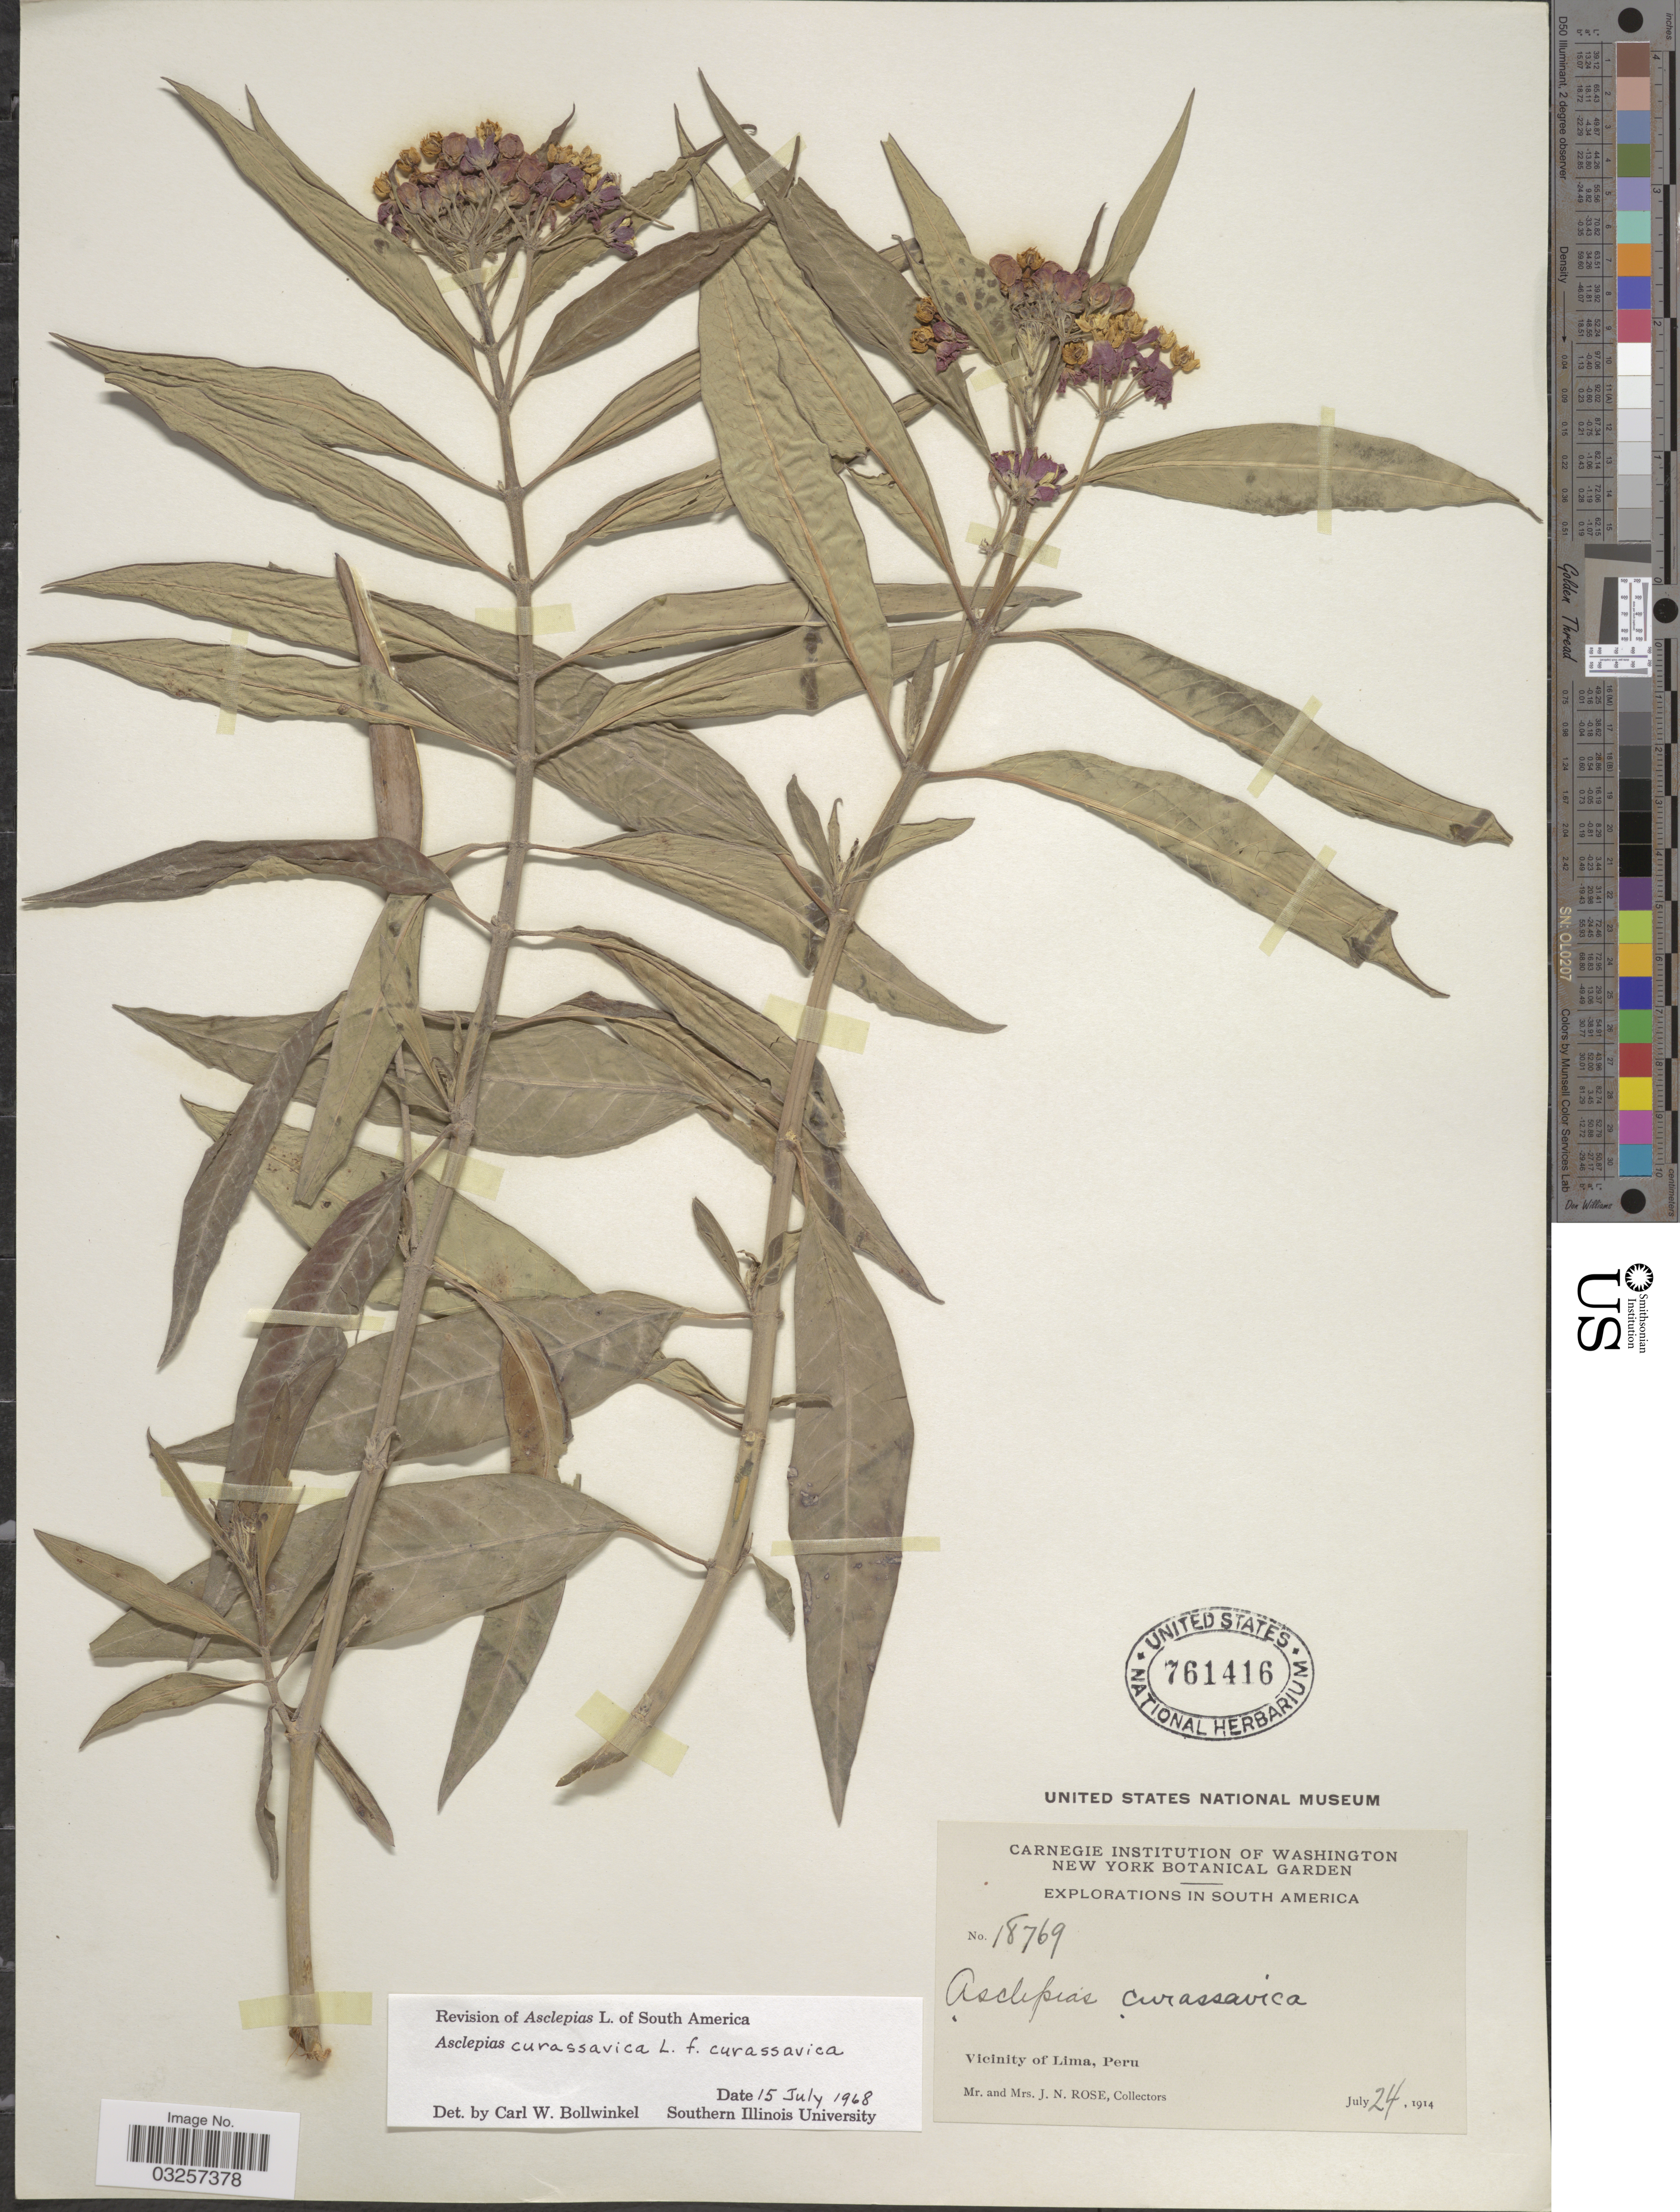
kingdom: Plantae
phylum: Tracheophyta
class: Magnoliopsida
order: Gentianales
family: Apocynaceae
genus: Asclepias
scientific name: Asclepias curassavica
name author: L.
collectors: J. N. Rose & L. B. Rose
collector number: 18769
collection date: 1914-07-24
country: Peru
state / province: Lima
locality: Vicinity of Lima.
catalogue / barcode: US 761416